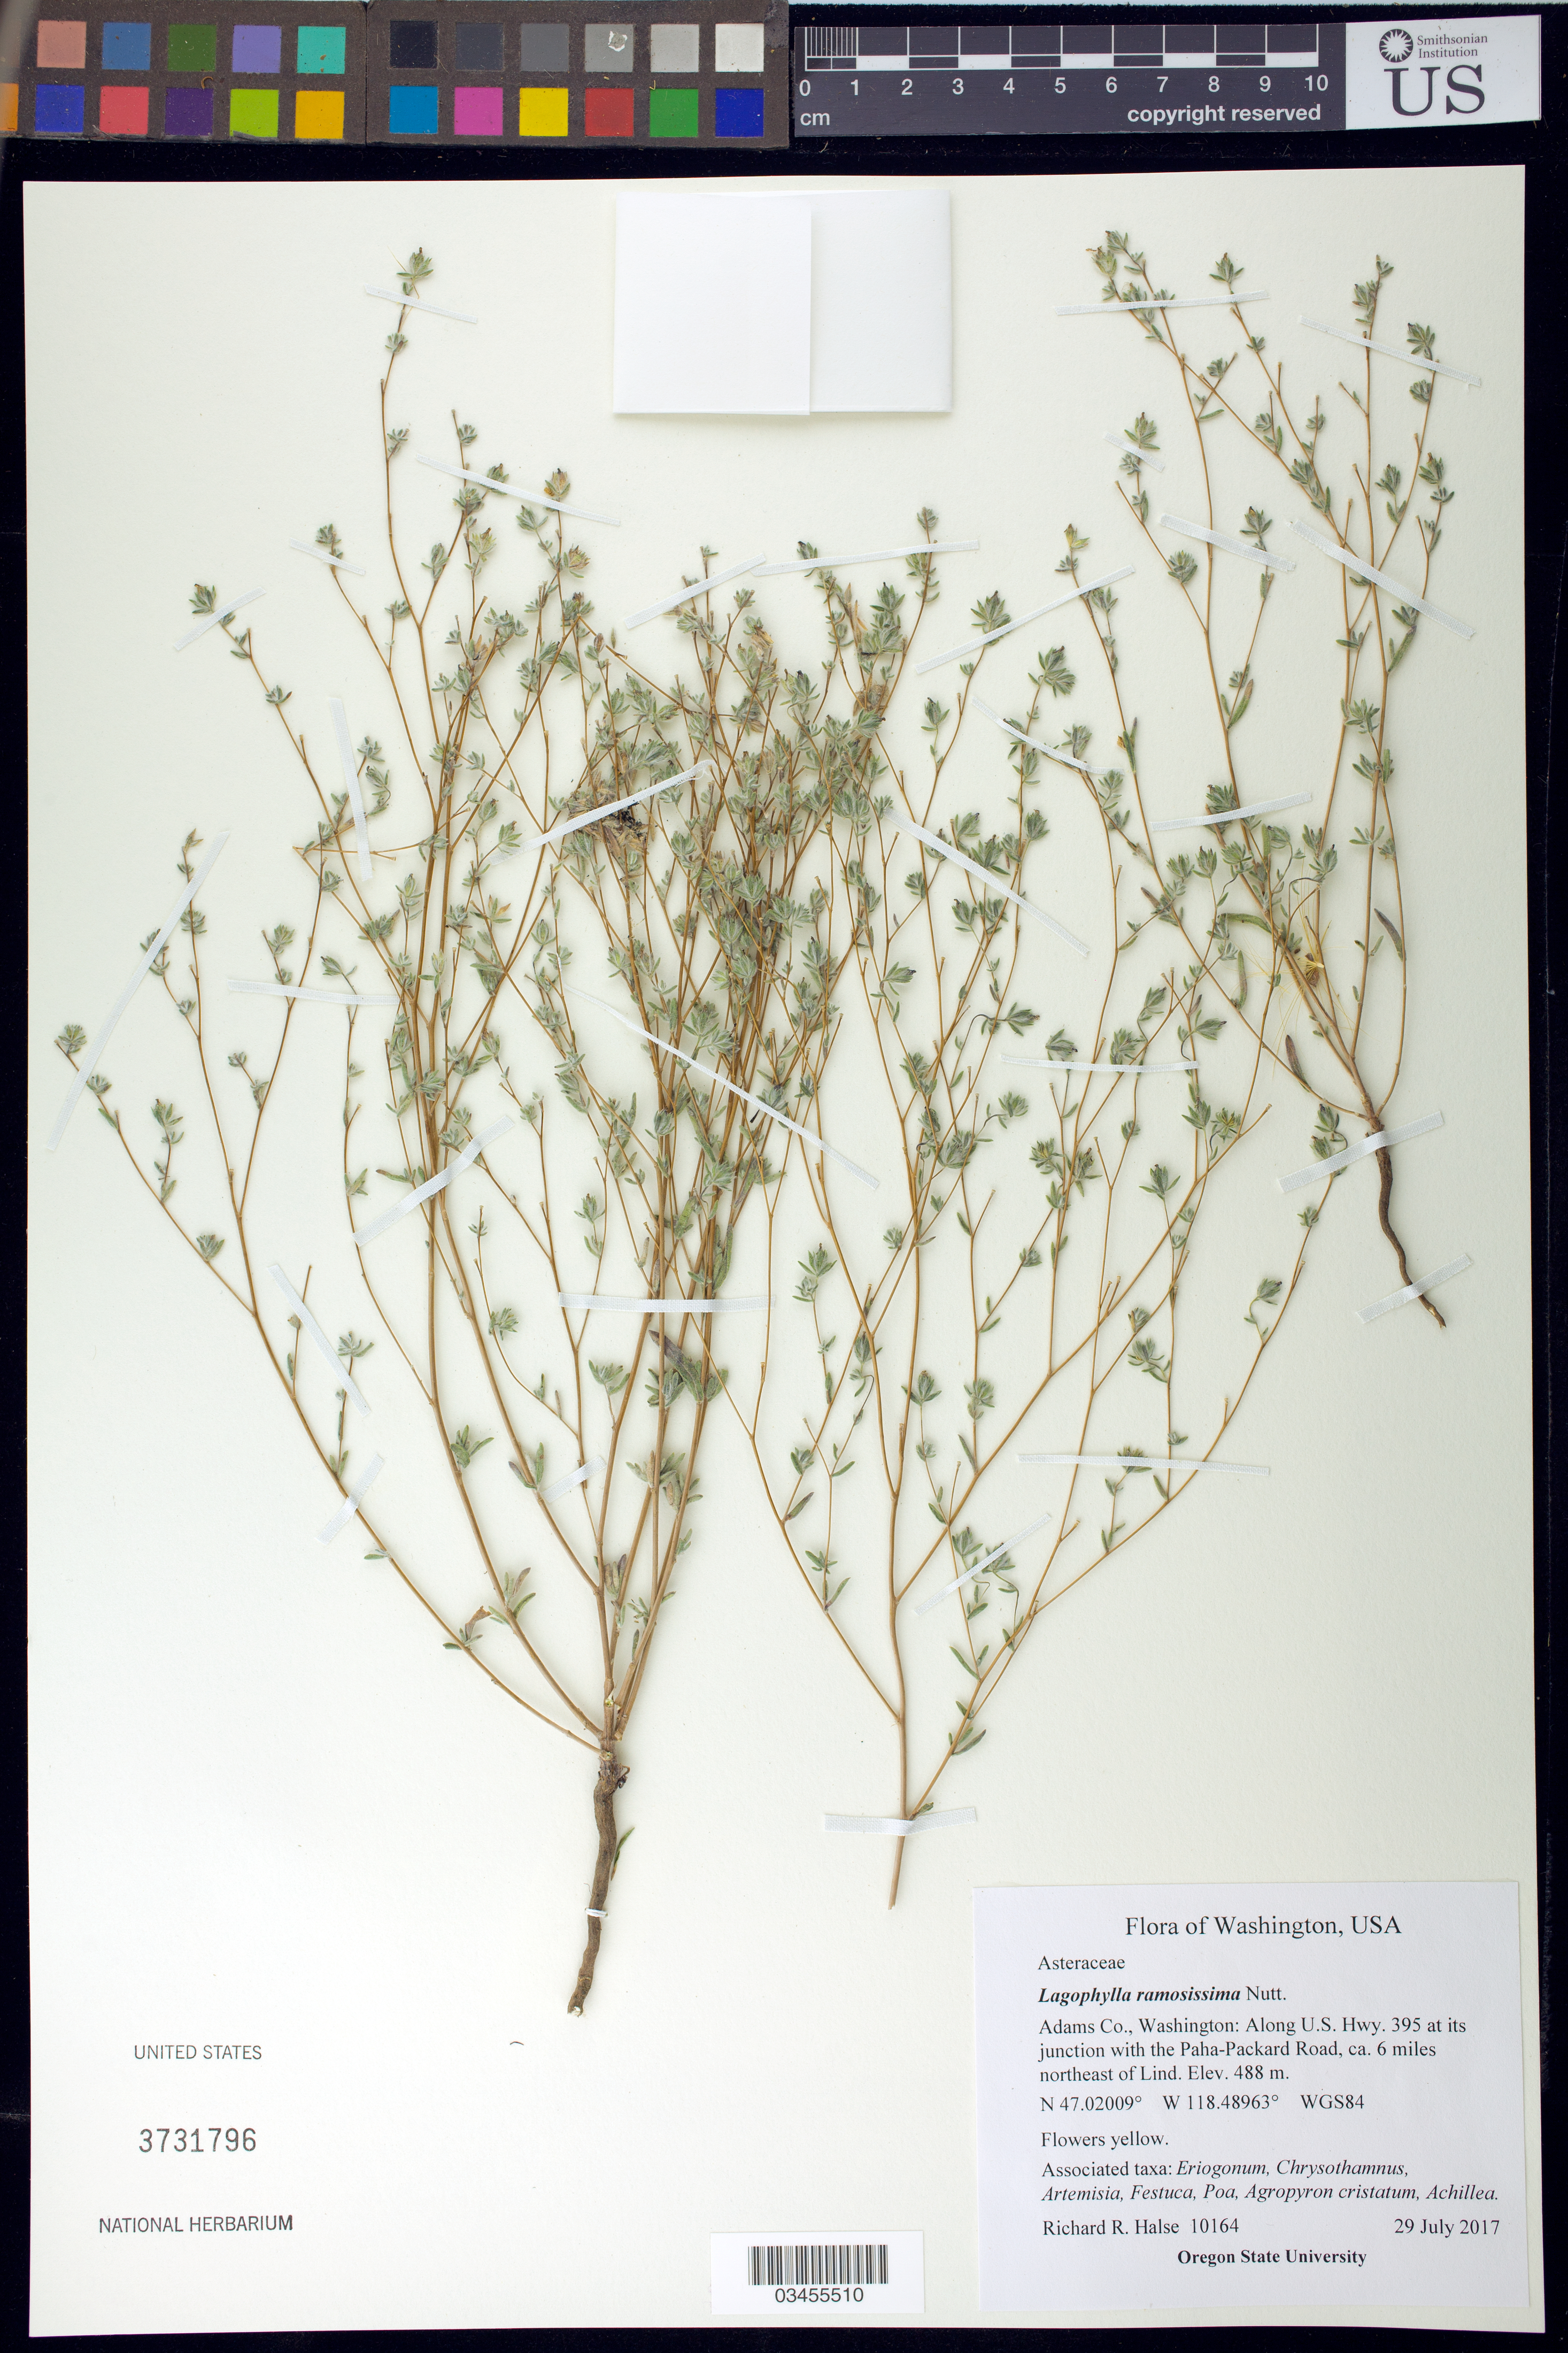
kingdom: Plantae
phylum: Tracheophyta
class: Magnoliopsida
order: Asterales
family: Asteraceae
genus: Lagophylla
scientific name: Lagophylla ramosissima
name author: Nutt.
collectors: R. Halse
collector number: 10164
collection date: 2017-07-29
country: United States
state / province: Washington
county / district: Adams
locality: Along U.S. Hwy. 395 at its junction with the Paha-Packard Road, ca. 6 miles northeast of Lind.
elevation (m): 488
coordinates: N, W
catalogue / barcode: US 3731796